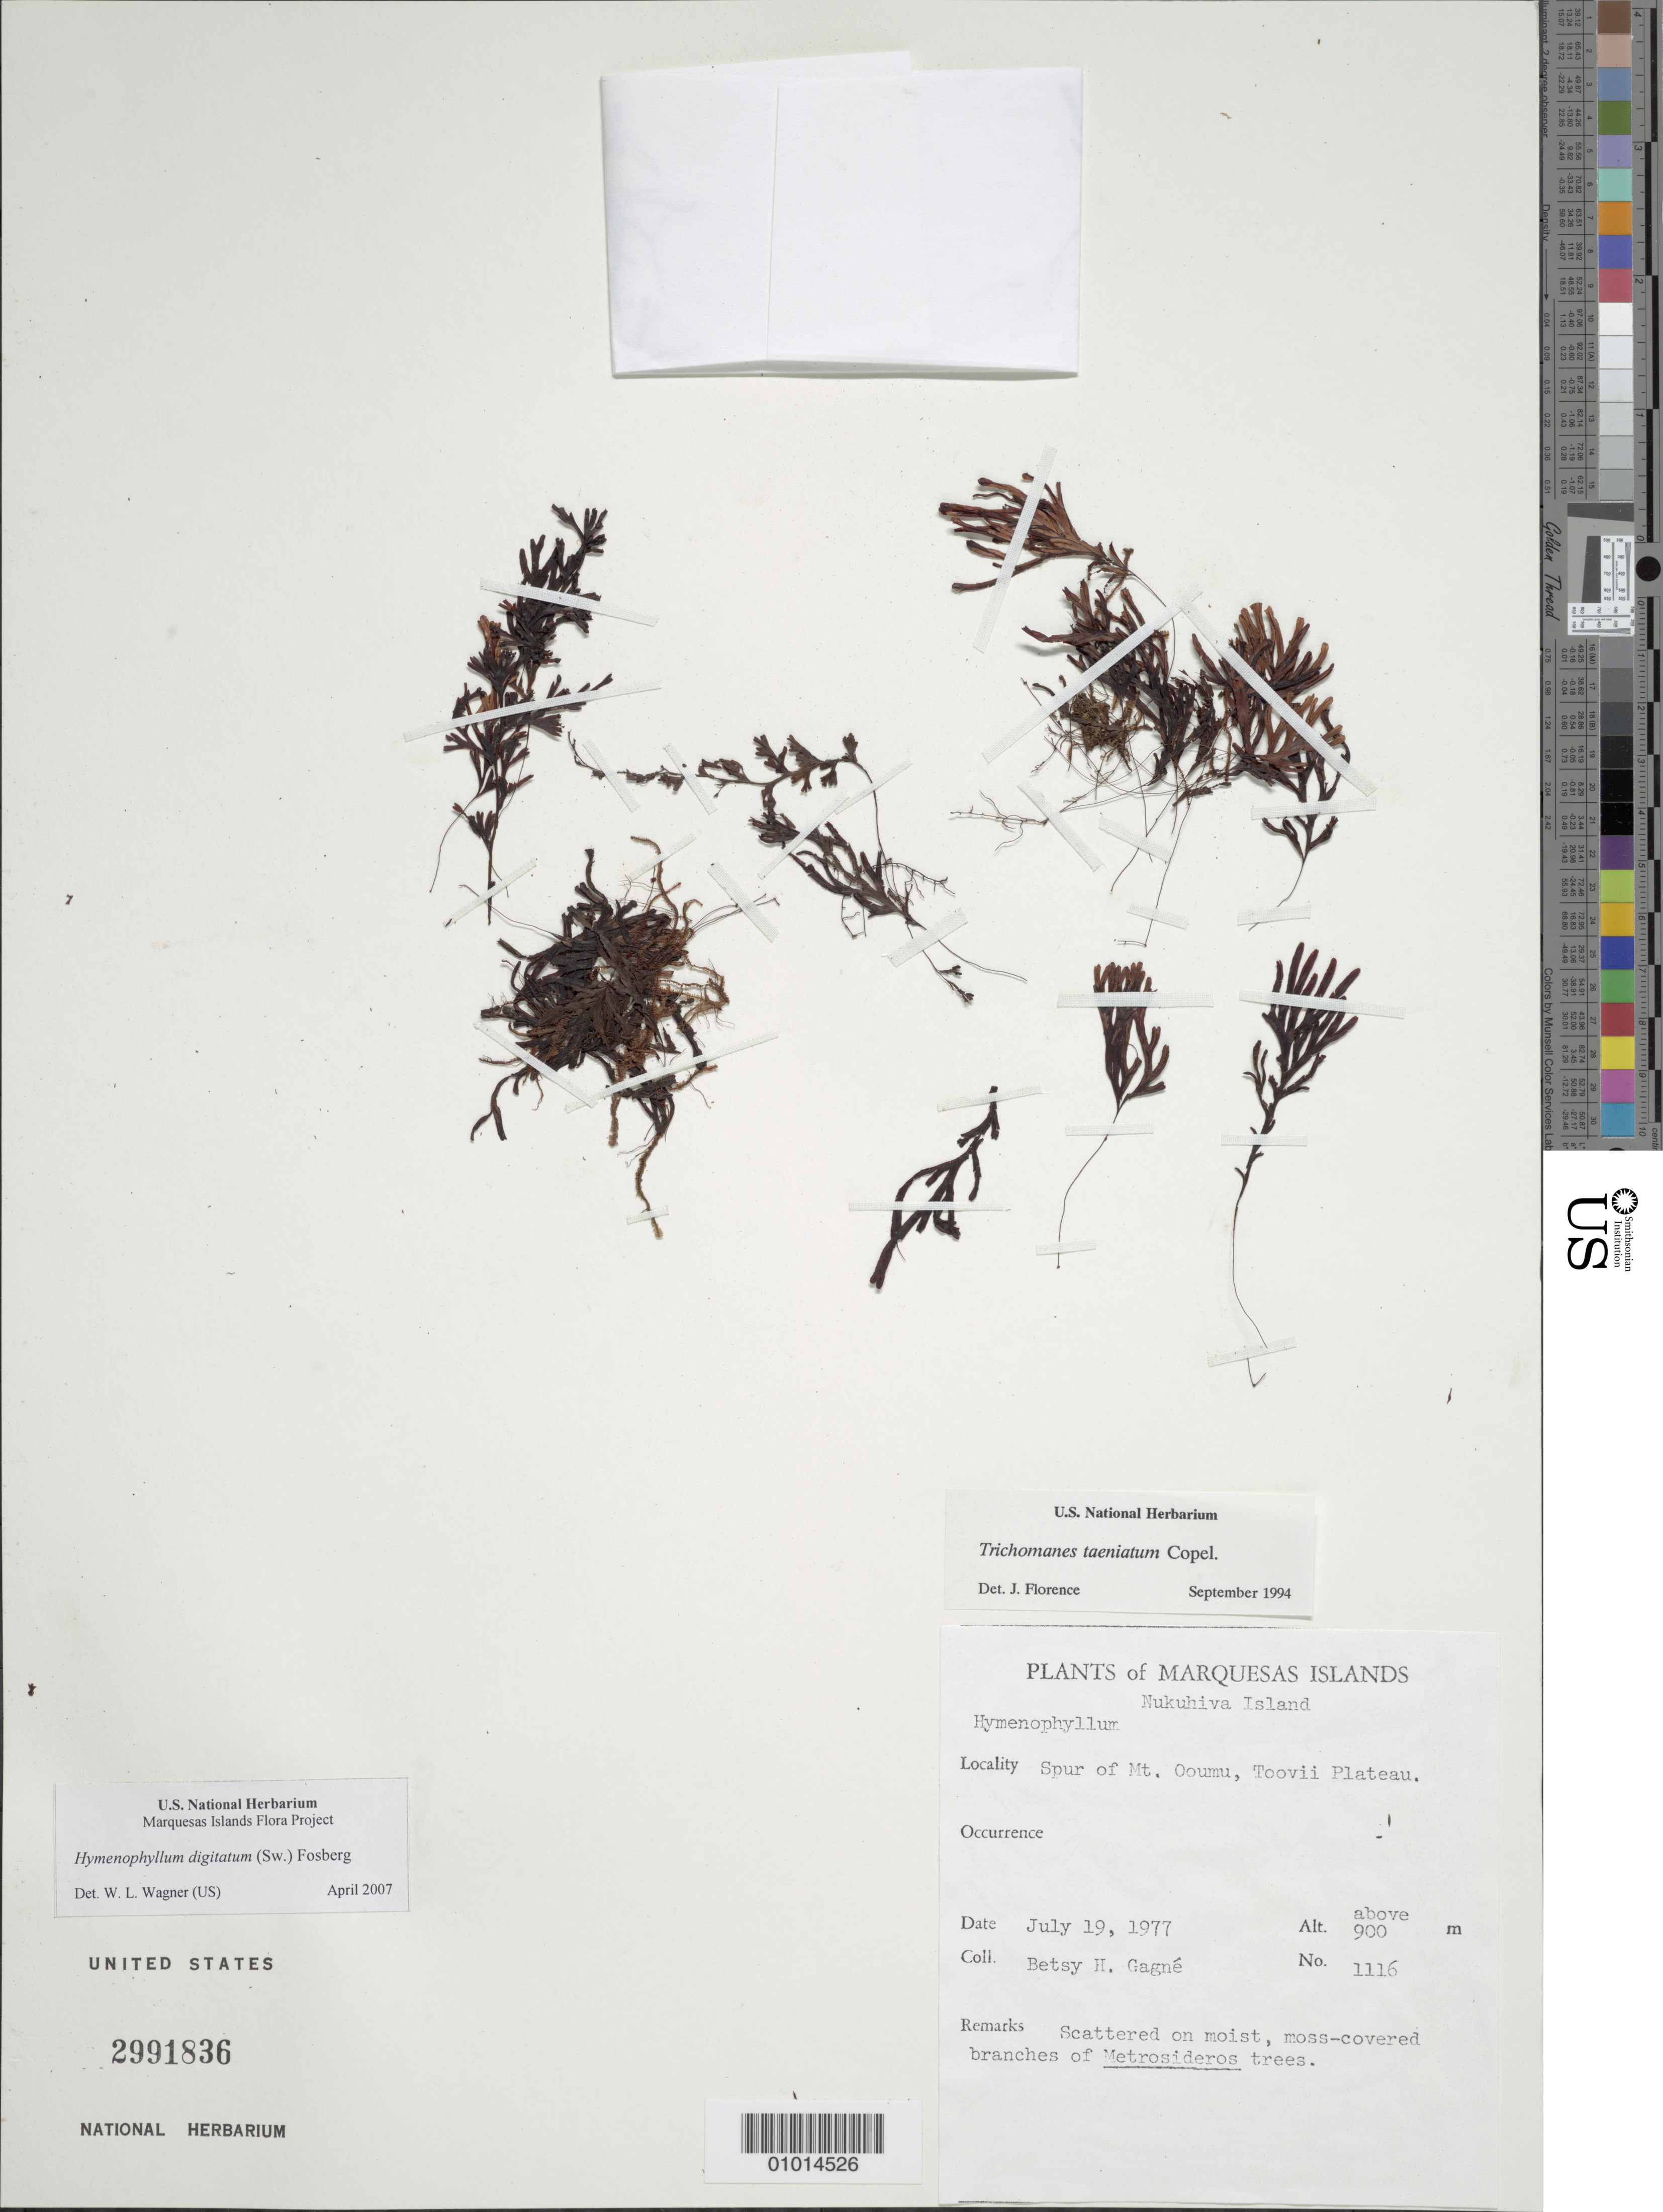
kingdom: Plantae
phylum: Tracheophyta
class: Polypodiopsida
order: Hymenophyllales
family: Hymenophyllaceae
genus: Hymenophyllum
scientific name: Hymenophyllum digitatum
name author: (Sw.) Fosberg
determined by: Wagner, W. L., (BOT), Smithsonian Institution - National Museum of Natural History (UNITED STATES)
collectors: B. H. Gagné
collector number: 1116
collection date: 1977-07-19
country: French Polynesia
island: Nuku Hiva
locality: Spur of Mt. Ooumu, Toovii Plateau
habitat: Scattered on moist, moss-covered branches of Metrosideros trees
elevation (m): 900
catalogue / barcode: US 2991836